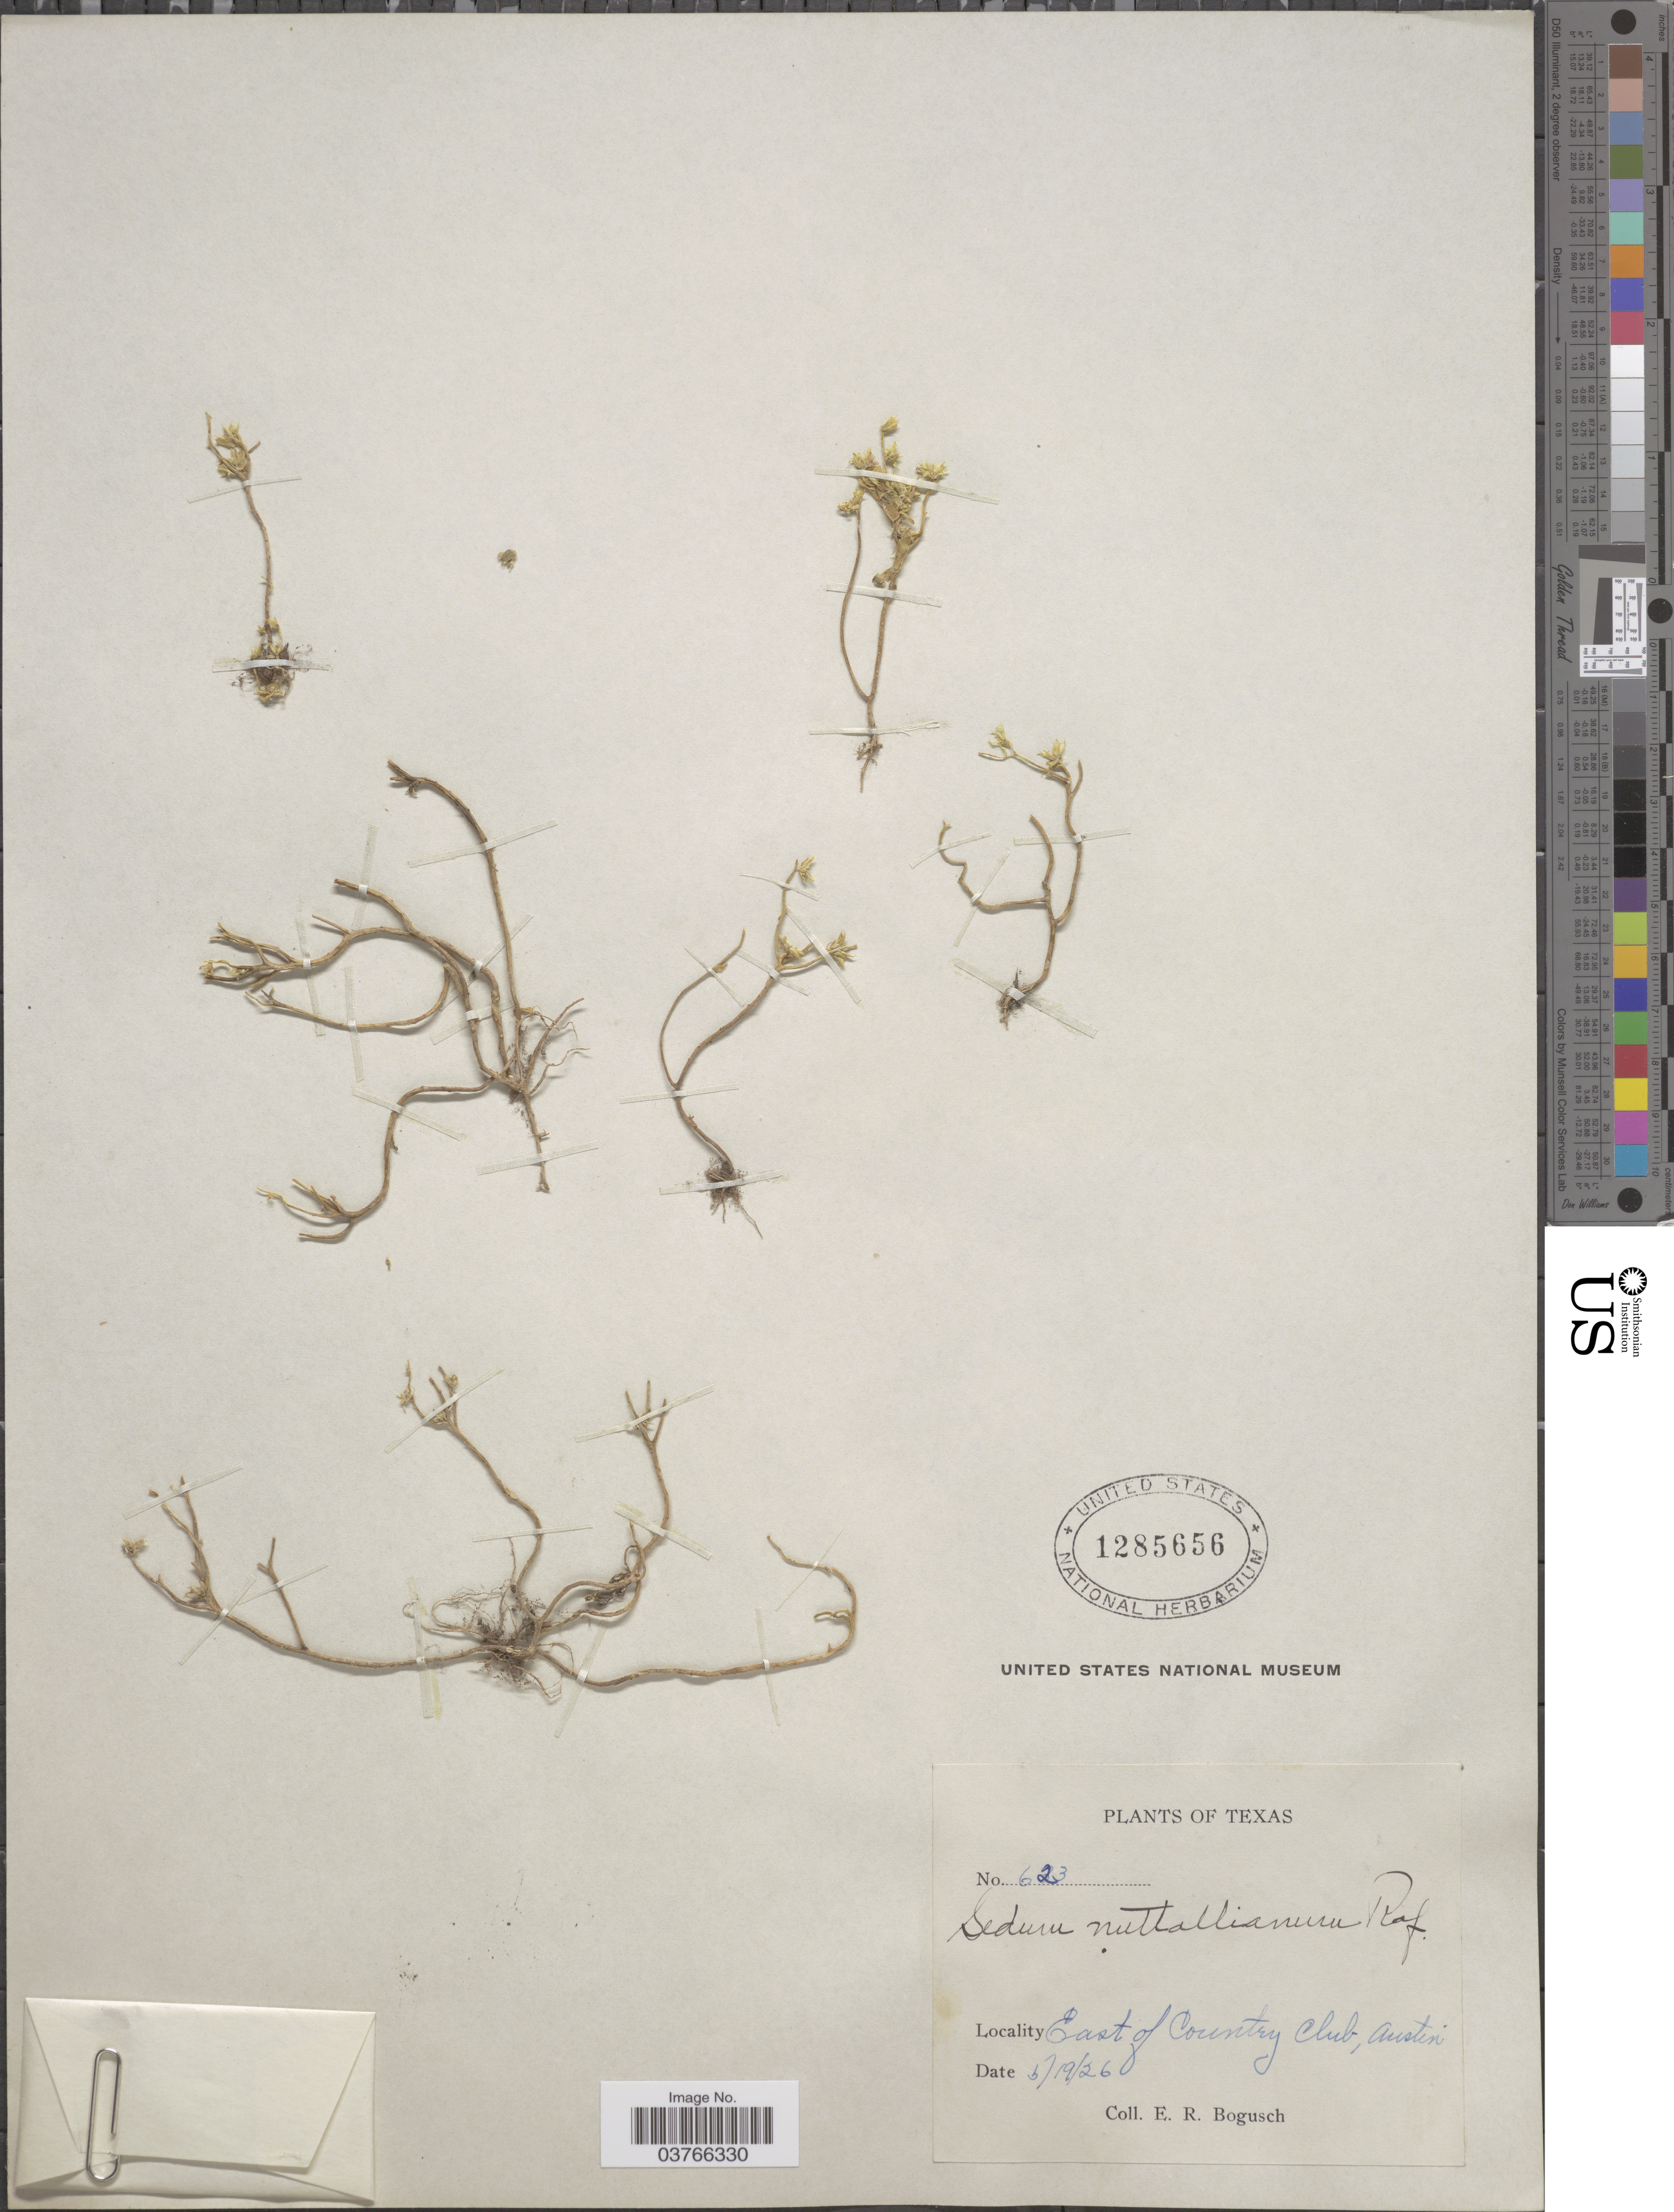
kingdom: Plantae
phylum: Tracheophyta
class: Magnoliopsida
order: Saxifragales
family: Crassulaceae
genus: Sedum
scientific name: Sedum nuttallianum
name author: Raf.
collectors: E. Bogusch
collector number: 623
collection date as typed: Transcribed d/m/y: 19/5/26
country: United States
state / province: Texas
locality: East of County Club, Austin.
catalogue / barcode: US 1285656